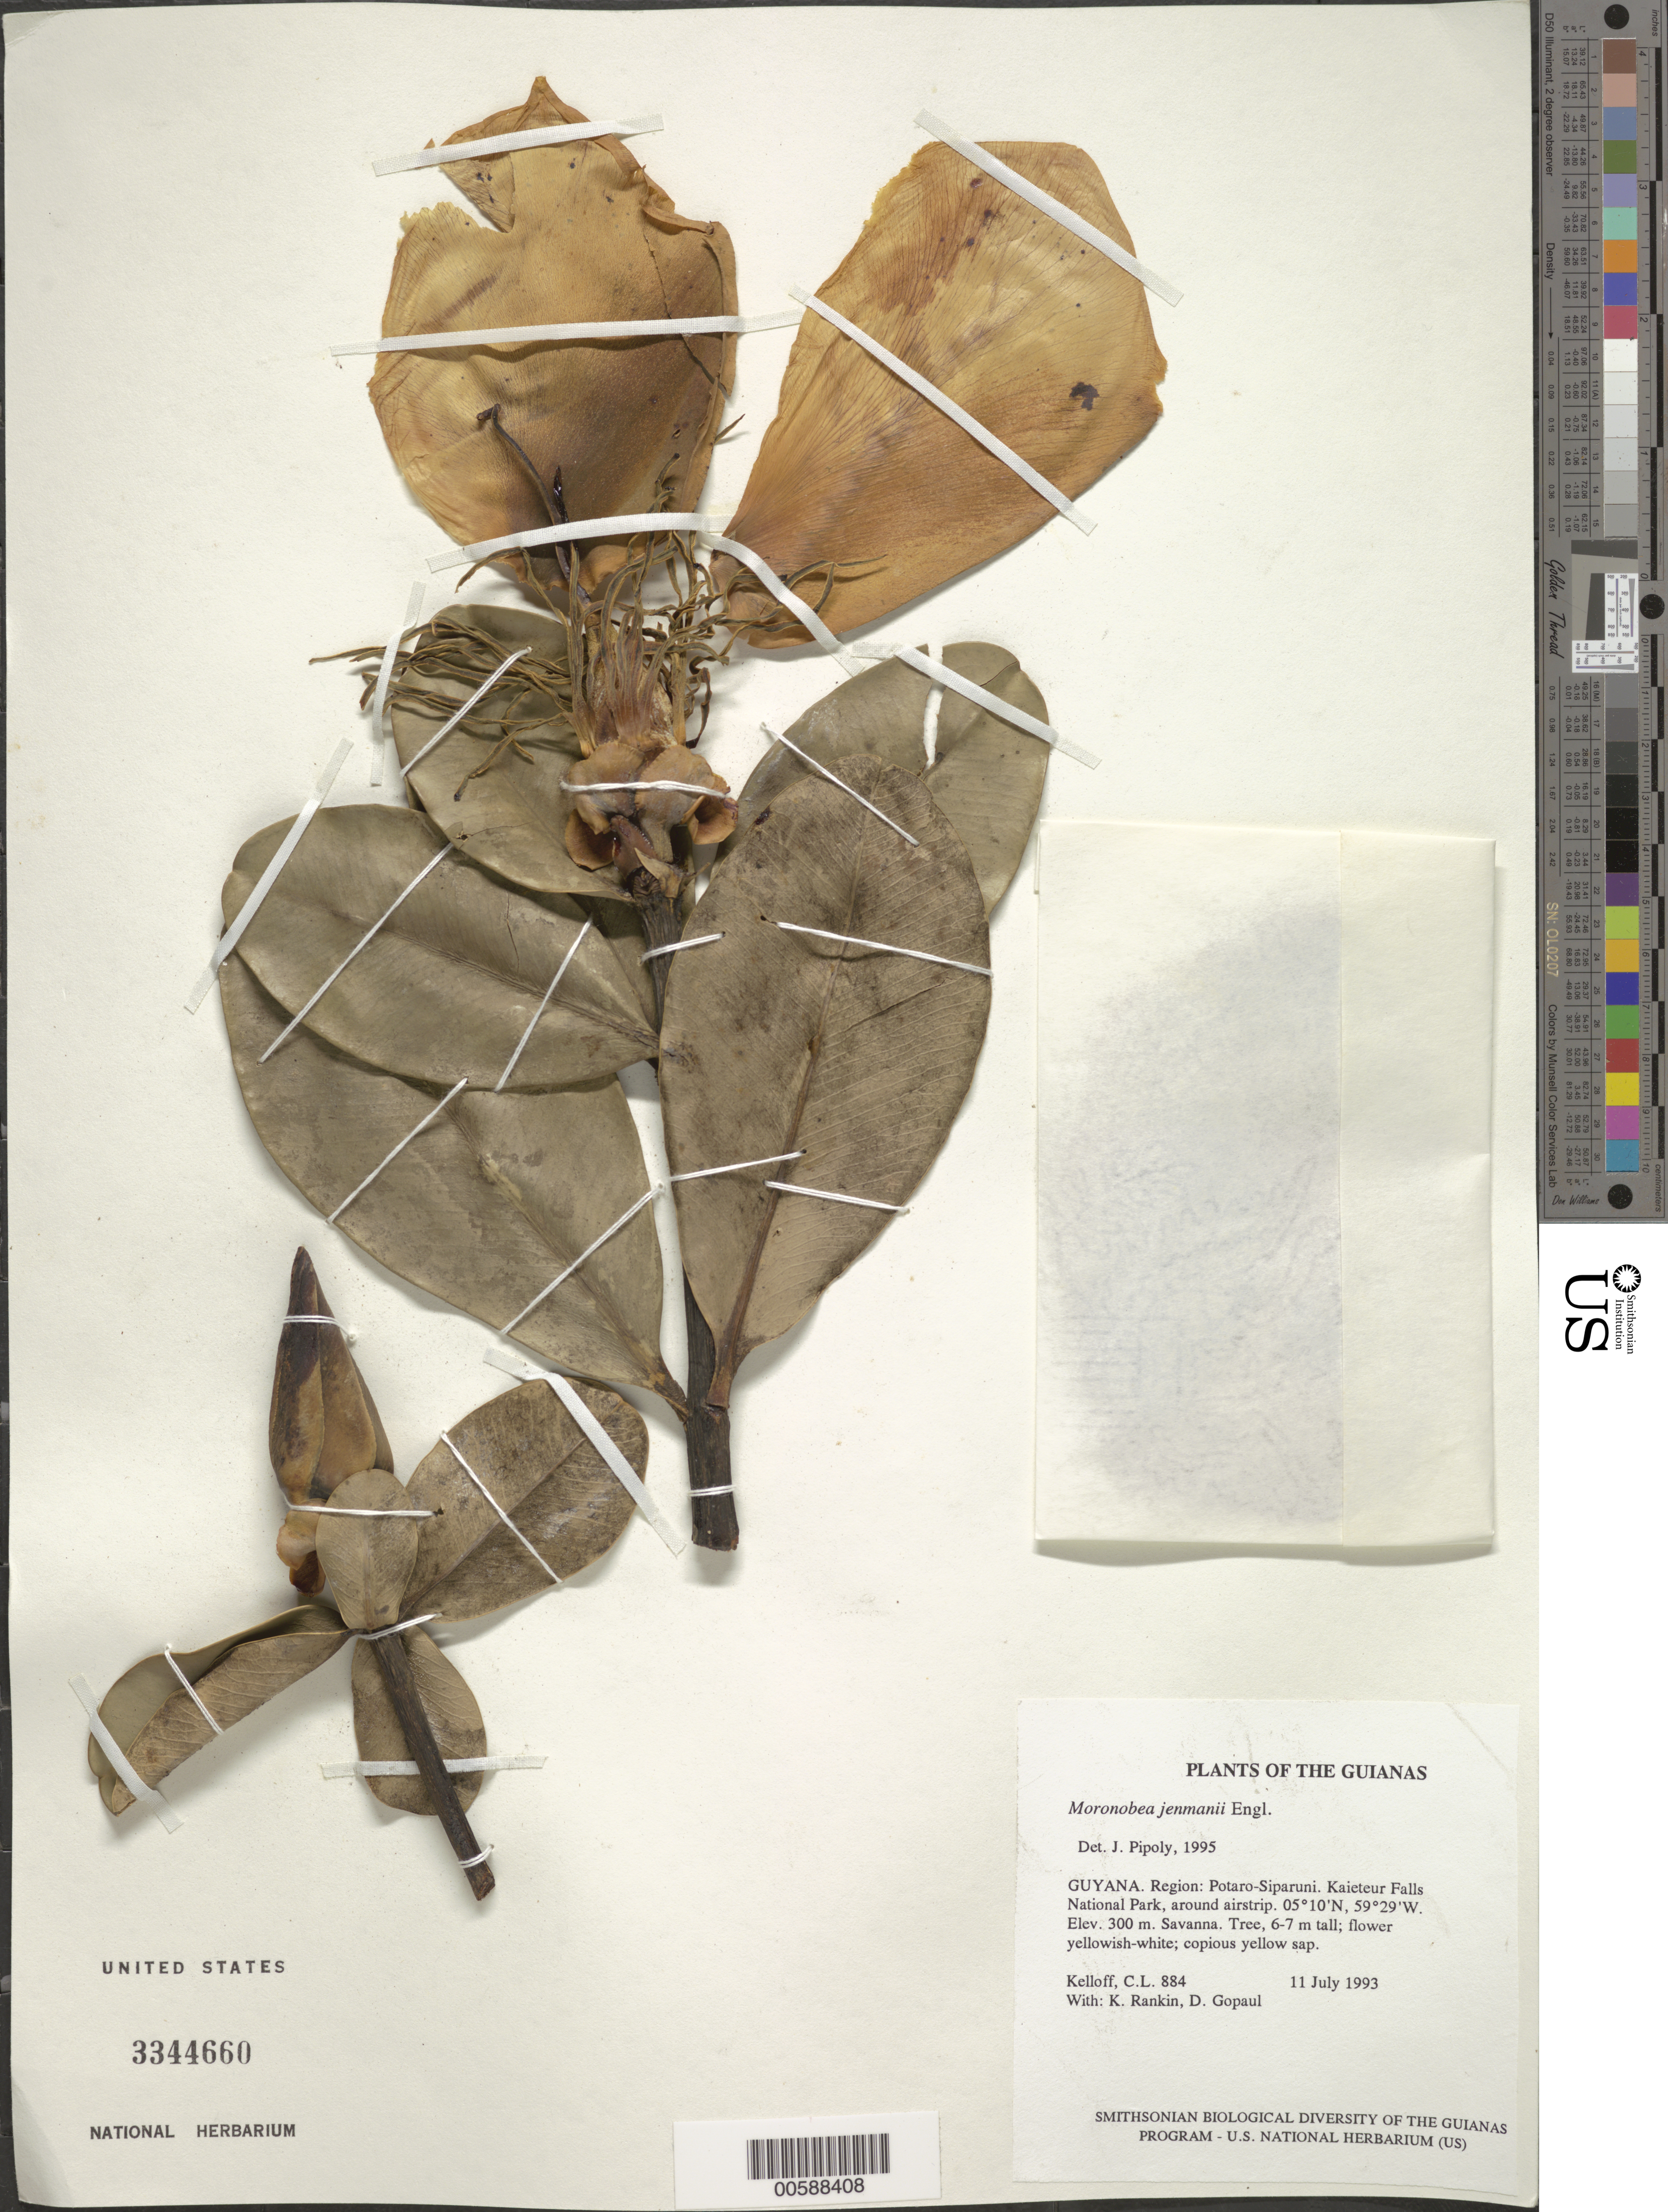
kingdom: Plantae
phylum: Tracheophyta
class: Magnoliopsida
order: Malpighiales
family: Clusiaceae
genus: Moronobea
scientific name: Moronobea jenmanii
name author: Engl.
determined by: Pipoly, J. J., III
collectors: C. L. Kelloff, K. Rankin & D. Gopaul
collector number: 884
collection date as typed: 11 July 1993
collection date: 1993-07-11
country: Guyana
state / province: Potaro-Siparuni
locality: Kaieteur Falls National Park, around airstrip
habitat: Savanna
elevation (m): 300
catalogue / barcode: US 3344660